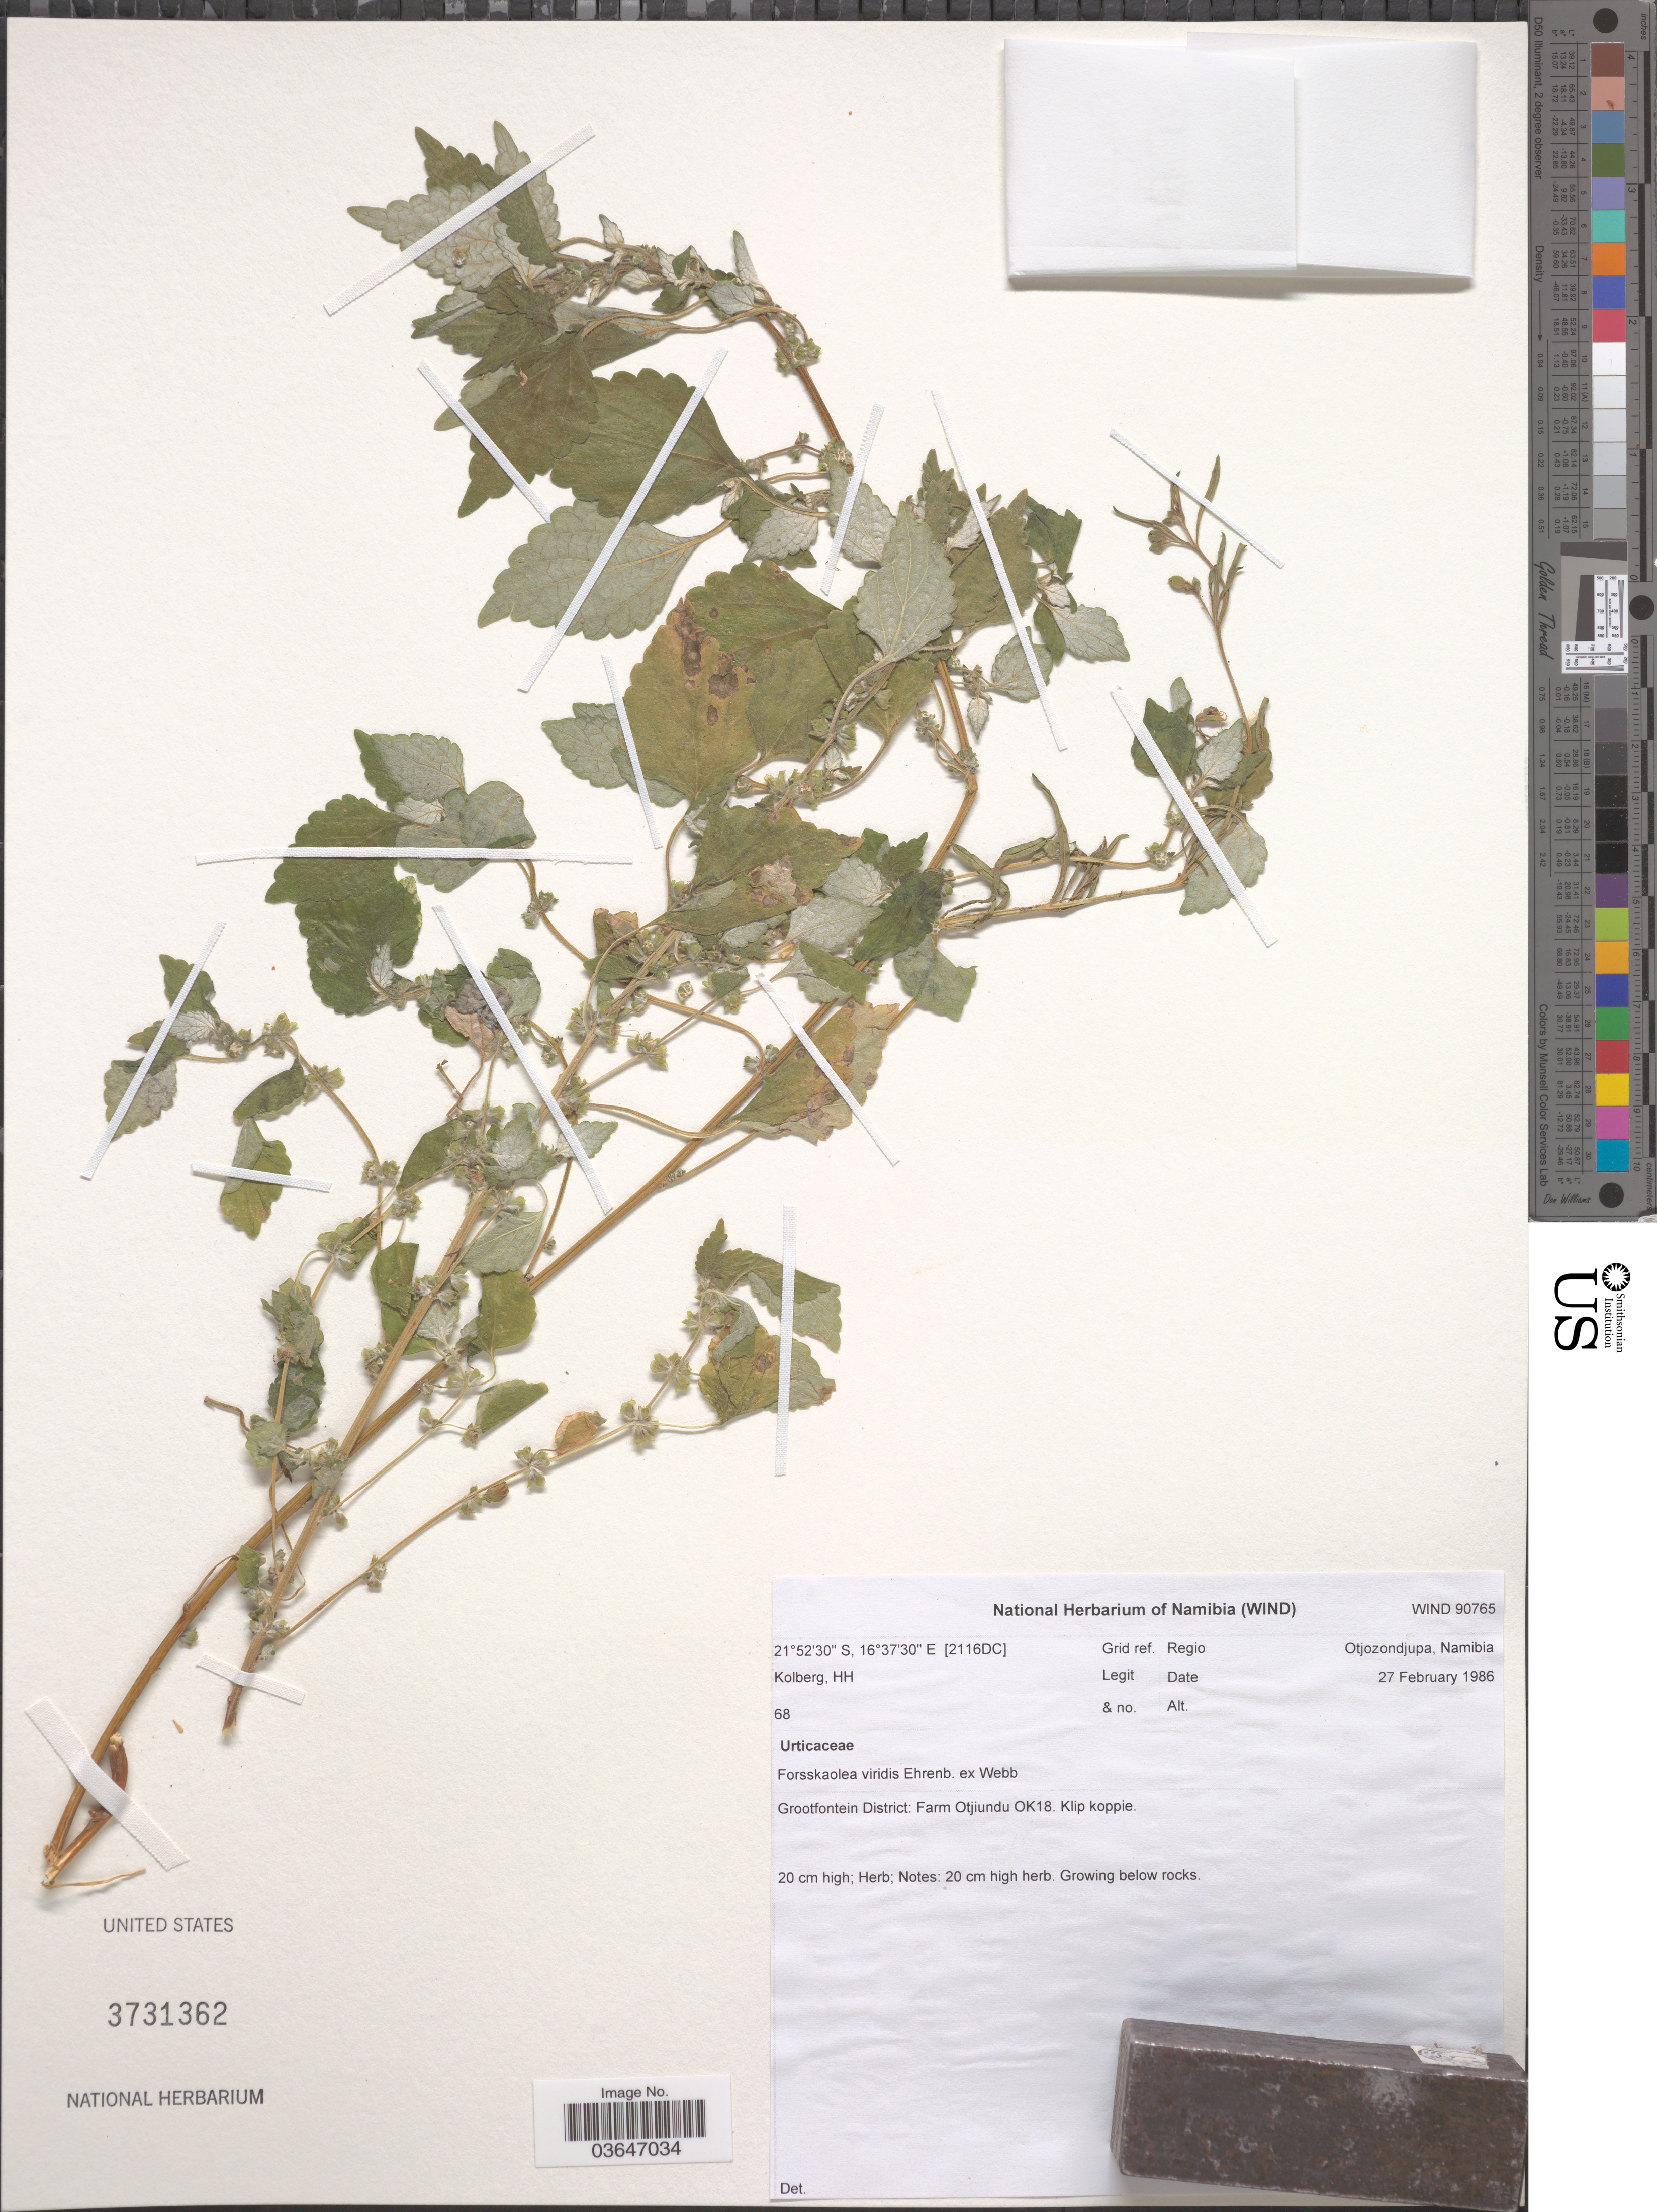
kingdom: Plantae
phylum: Tracheophyta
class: Magnoliopsida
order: Rosales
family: Urticaceae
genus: Forsskaolea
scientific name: Forsskaolea viridis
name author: Ehrenb. ex Desf.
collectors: H. H. Kolberg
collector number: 68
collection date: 1986-02-27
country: Namibia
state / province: Otjozondjupa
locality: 2116DC Grid ref. Regio Otjozondjupa. Grootfontein District: Farm Otjiundu OK18. Klip koppie.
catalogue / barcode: US 3731362